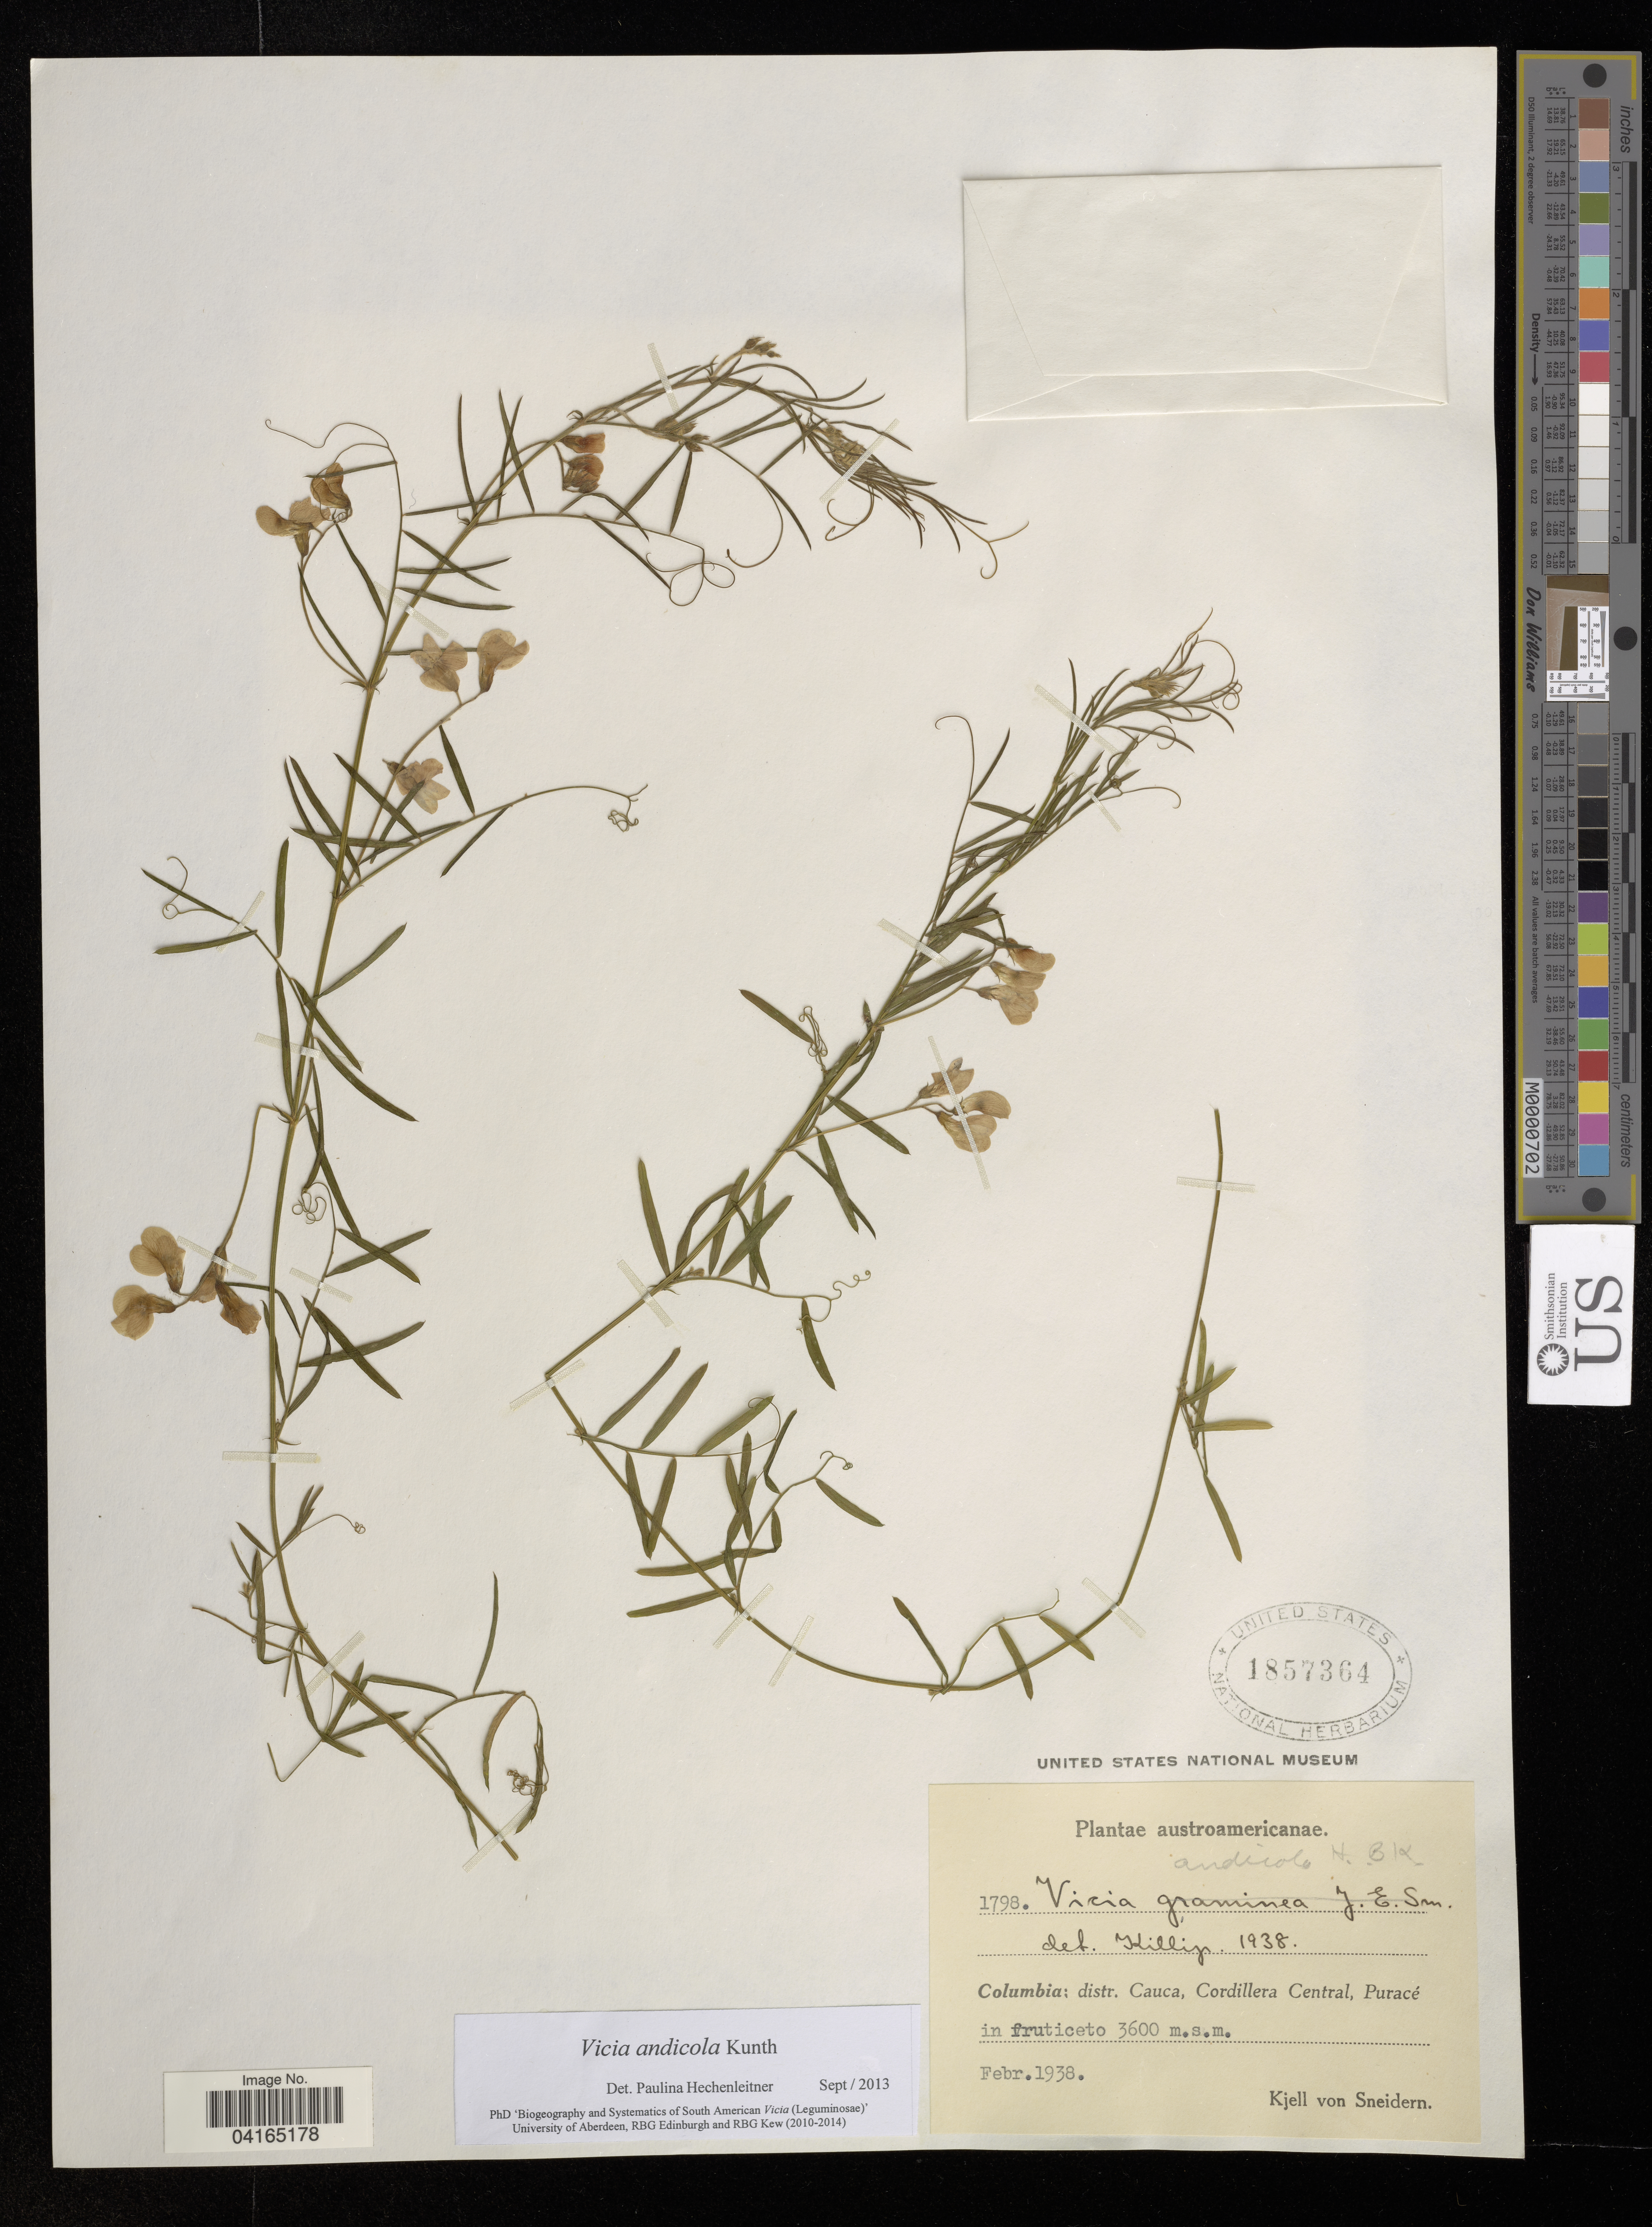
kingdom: Plantae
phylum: Tracheophyta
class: Magnoliopsida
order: Fabales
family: Fabaceae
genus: Vicia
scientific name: Vicia andicola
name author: Kunth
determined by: Hechenleitner, Paulina, RBG Edinburgh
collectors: K. von Sneidern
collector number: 1798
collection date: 1938-02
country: Colombia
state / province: Cauca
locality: Distr. Cauca, Cordillera Central, Puracé.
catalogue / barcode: US 1857364